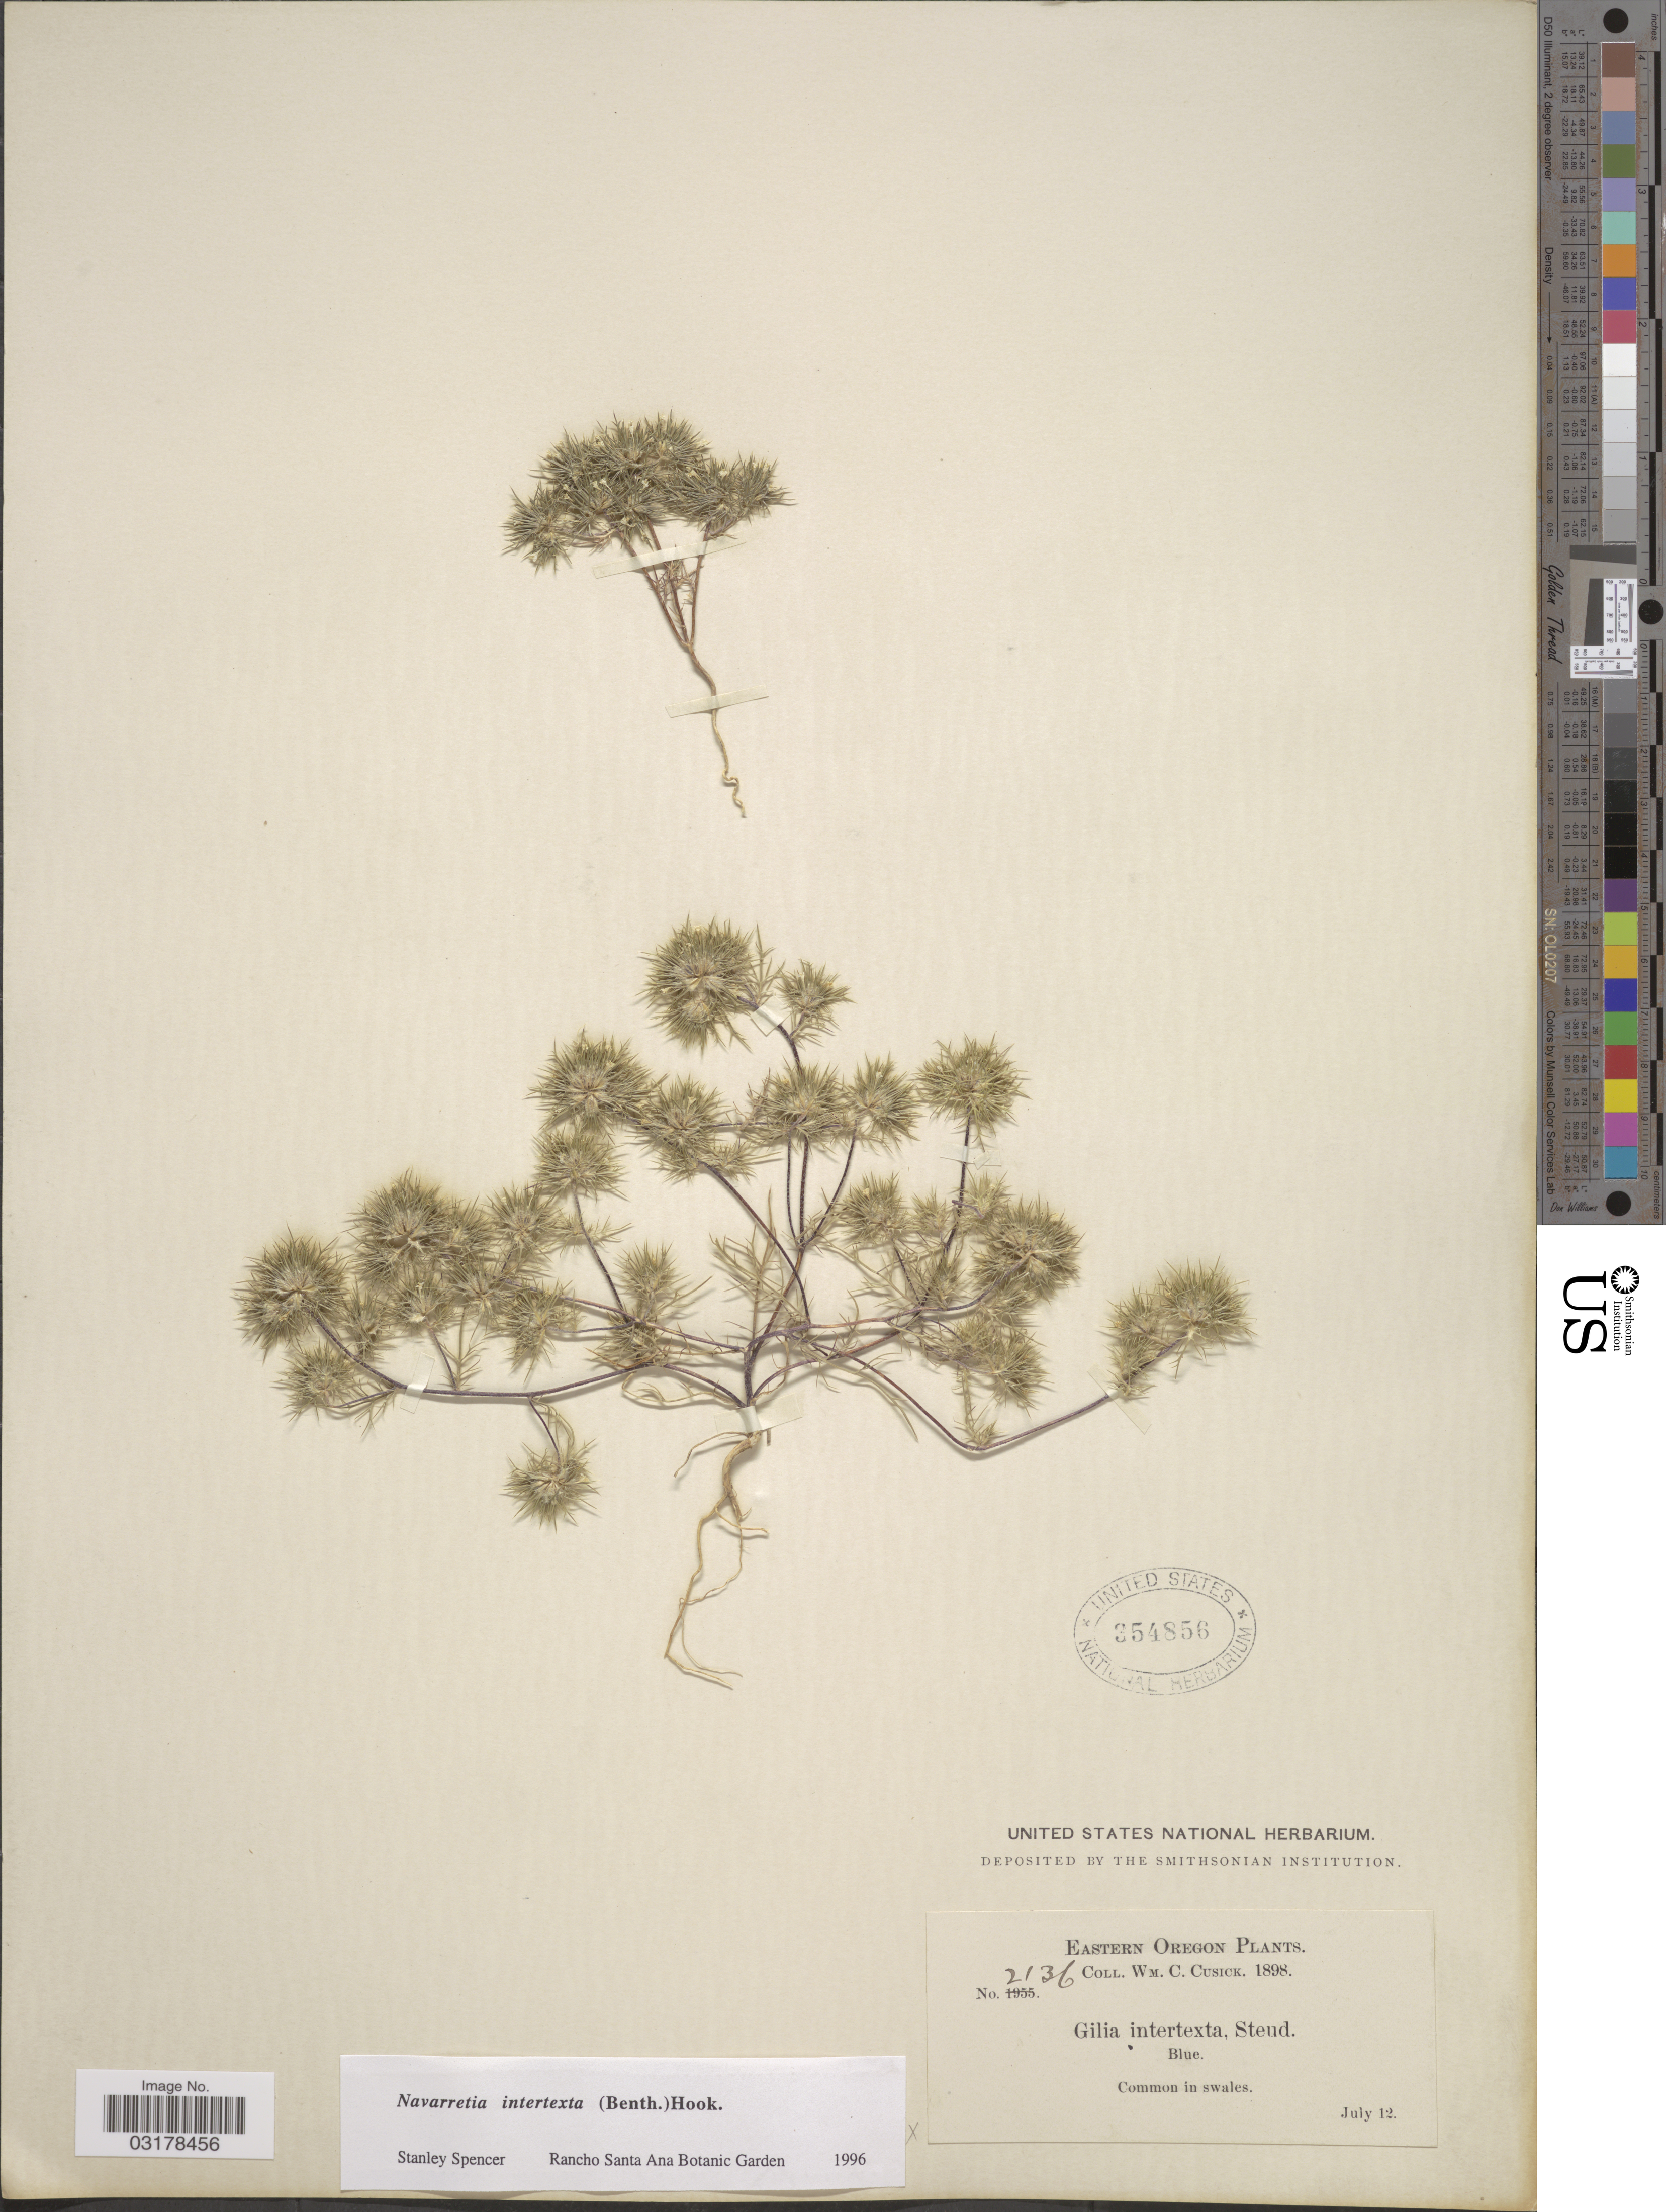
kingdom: Plantae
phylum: Tracheophyta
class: Magnoliopsida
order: Ericales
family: Polemoniaceae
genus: Navarretia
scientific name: Navarretia intertexta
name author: (Benth.) Hook.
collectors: W. C. Cusick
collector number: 2136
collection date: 1898-07-12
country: United States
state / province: Oregon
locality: Eastern Oregon.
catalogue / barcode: US 354856